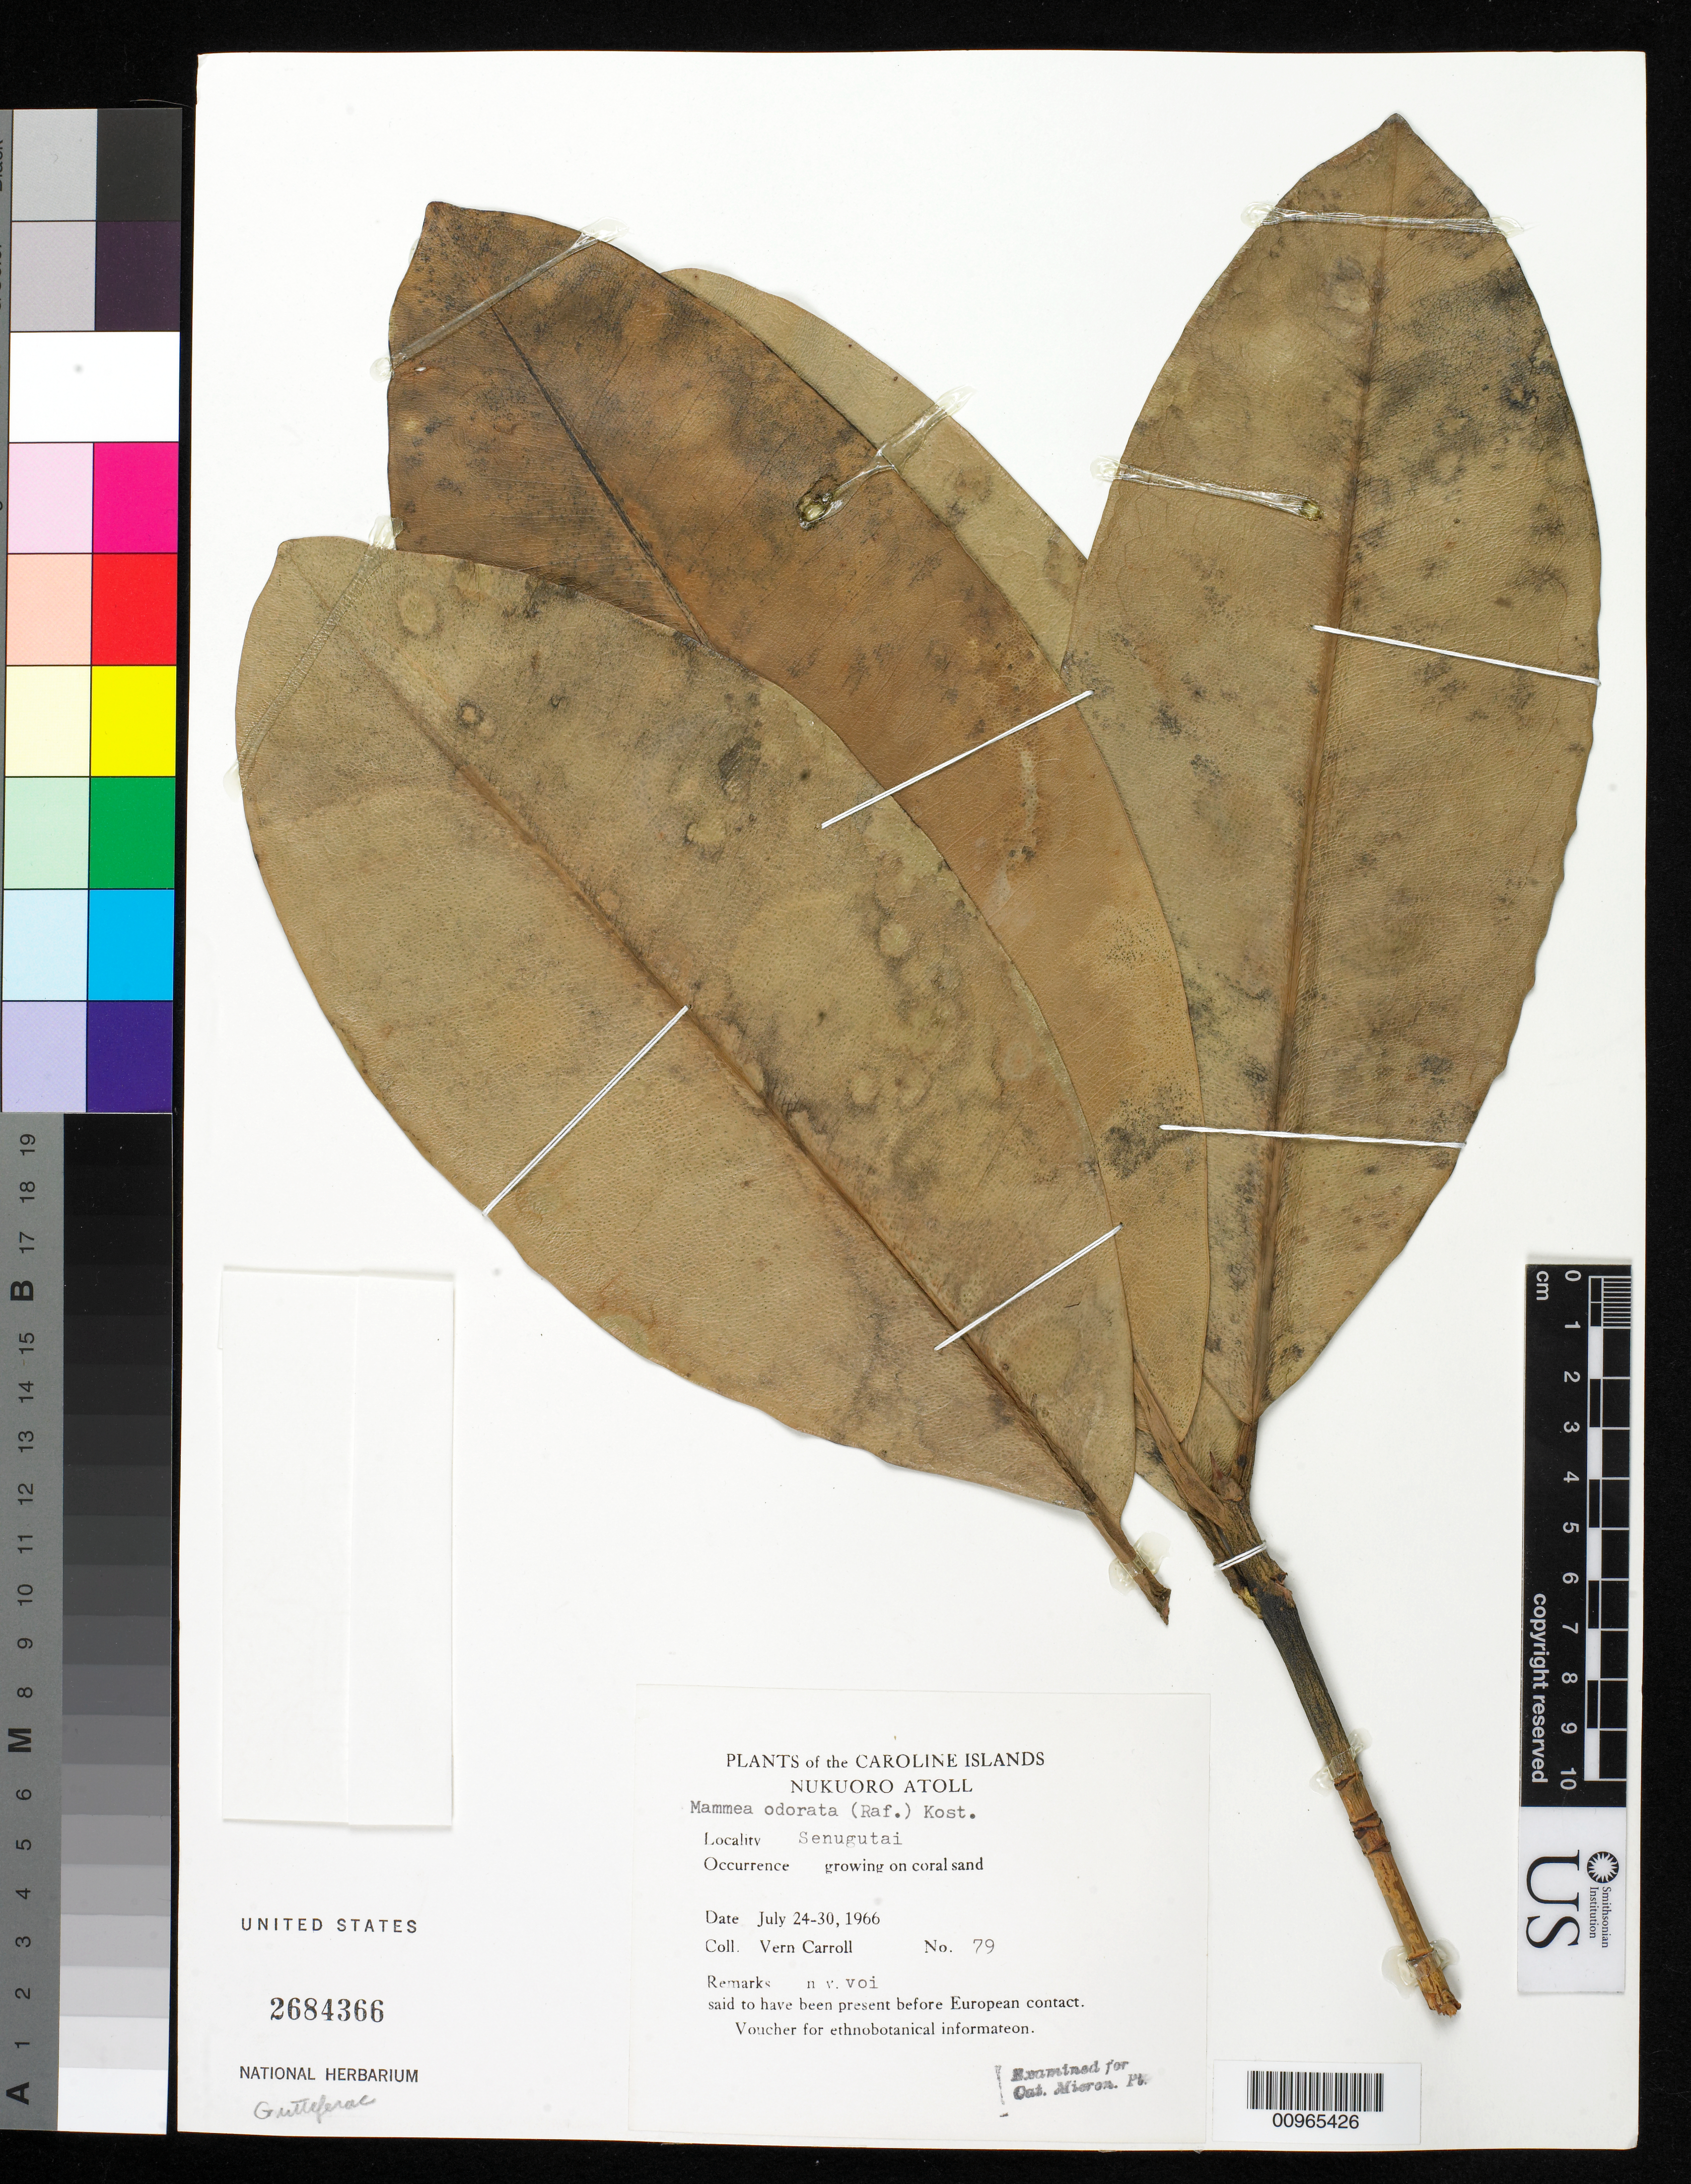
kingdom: Plantae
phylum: Tracheophyta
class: Magnoliopsida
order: Malpighiales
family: Calophyllaceae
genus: Mammea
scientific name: Mammea odorata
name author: (Raf.) Kosterm.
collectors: V. Carroll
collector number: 79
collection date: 1966-07-24/1966-07-30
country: Micronesia, Federated States of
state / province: Pohnpei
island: Nukuoro Atoll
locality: Senugutai, Nukuoto Islet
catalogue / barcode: US 2684366